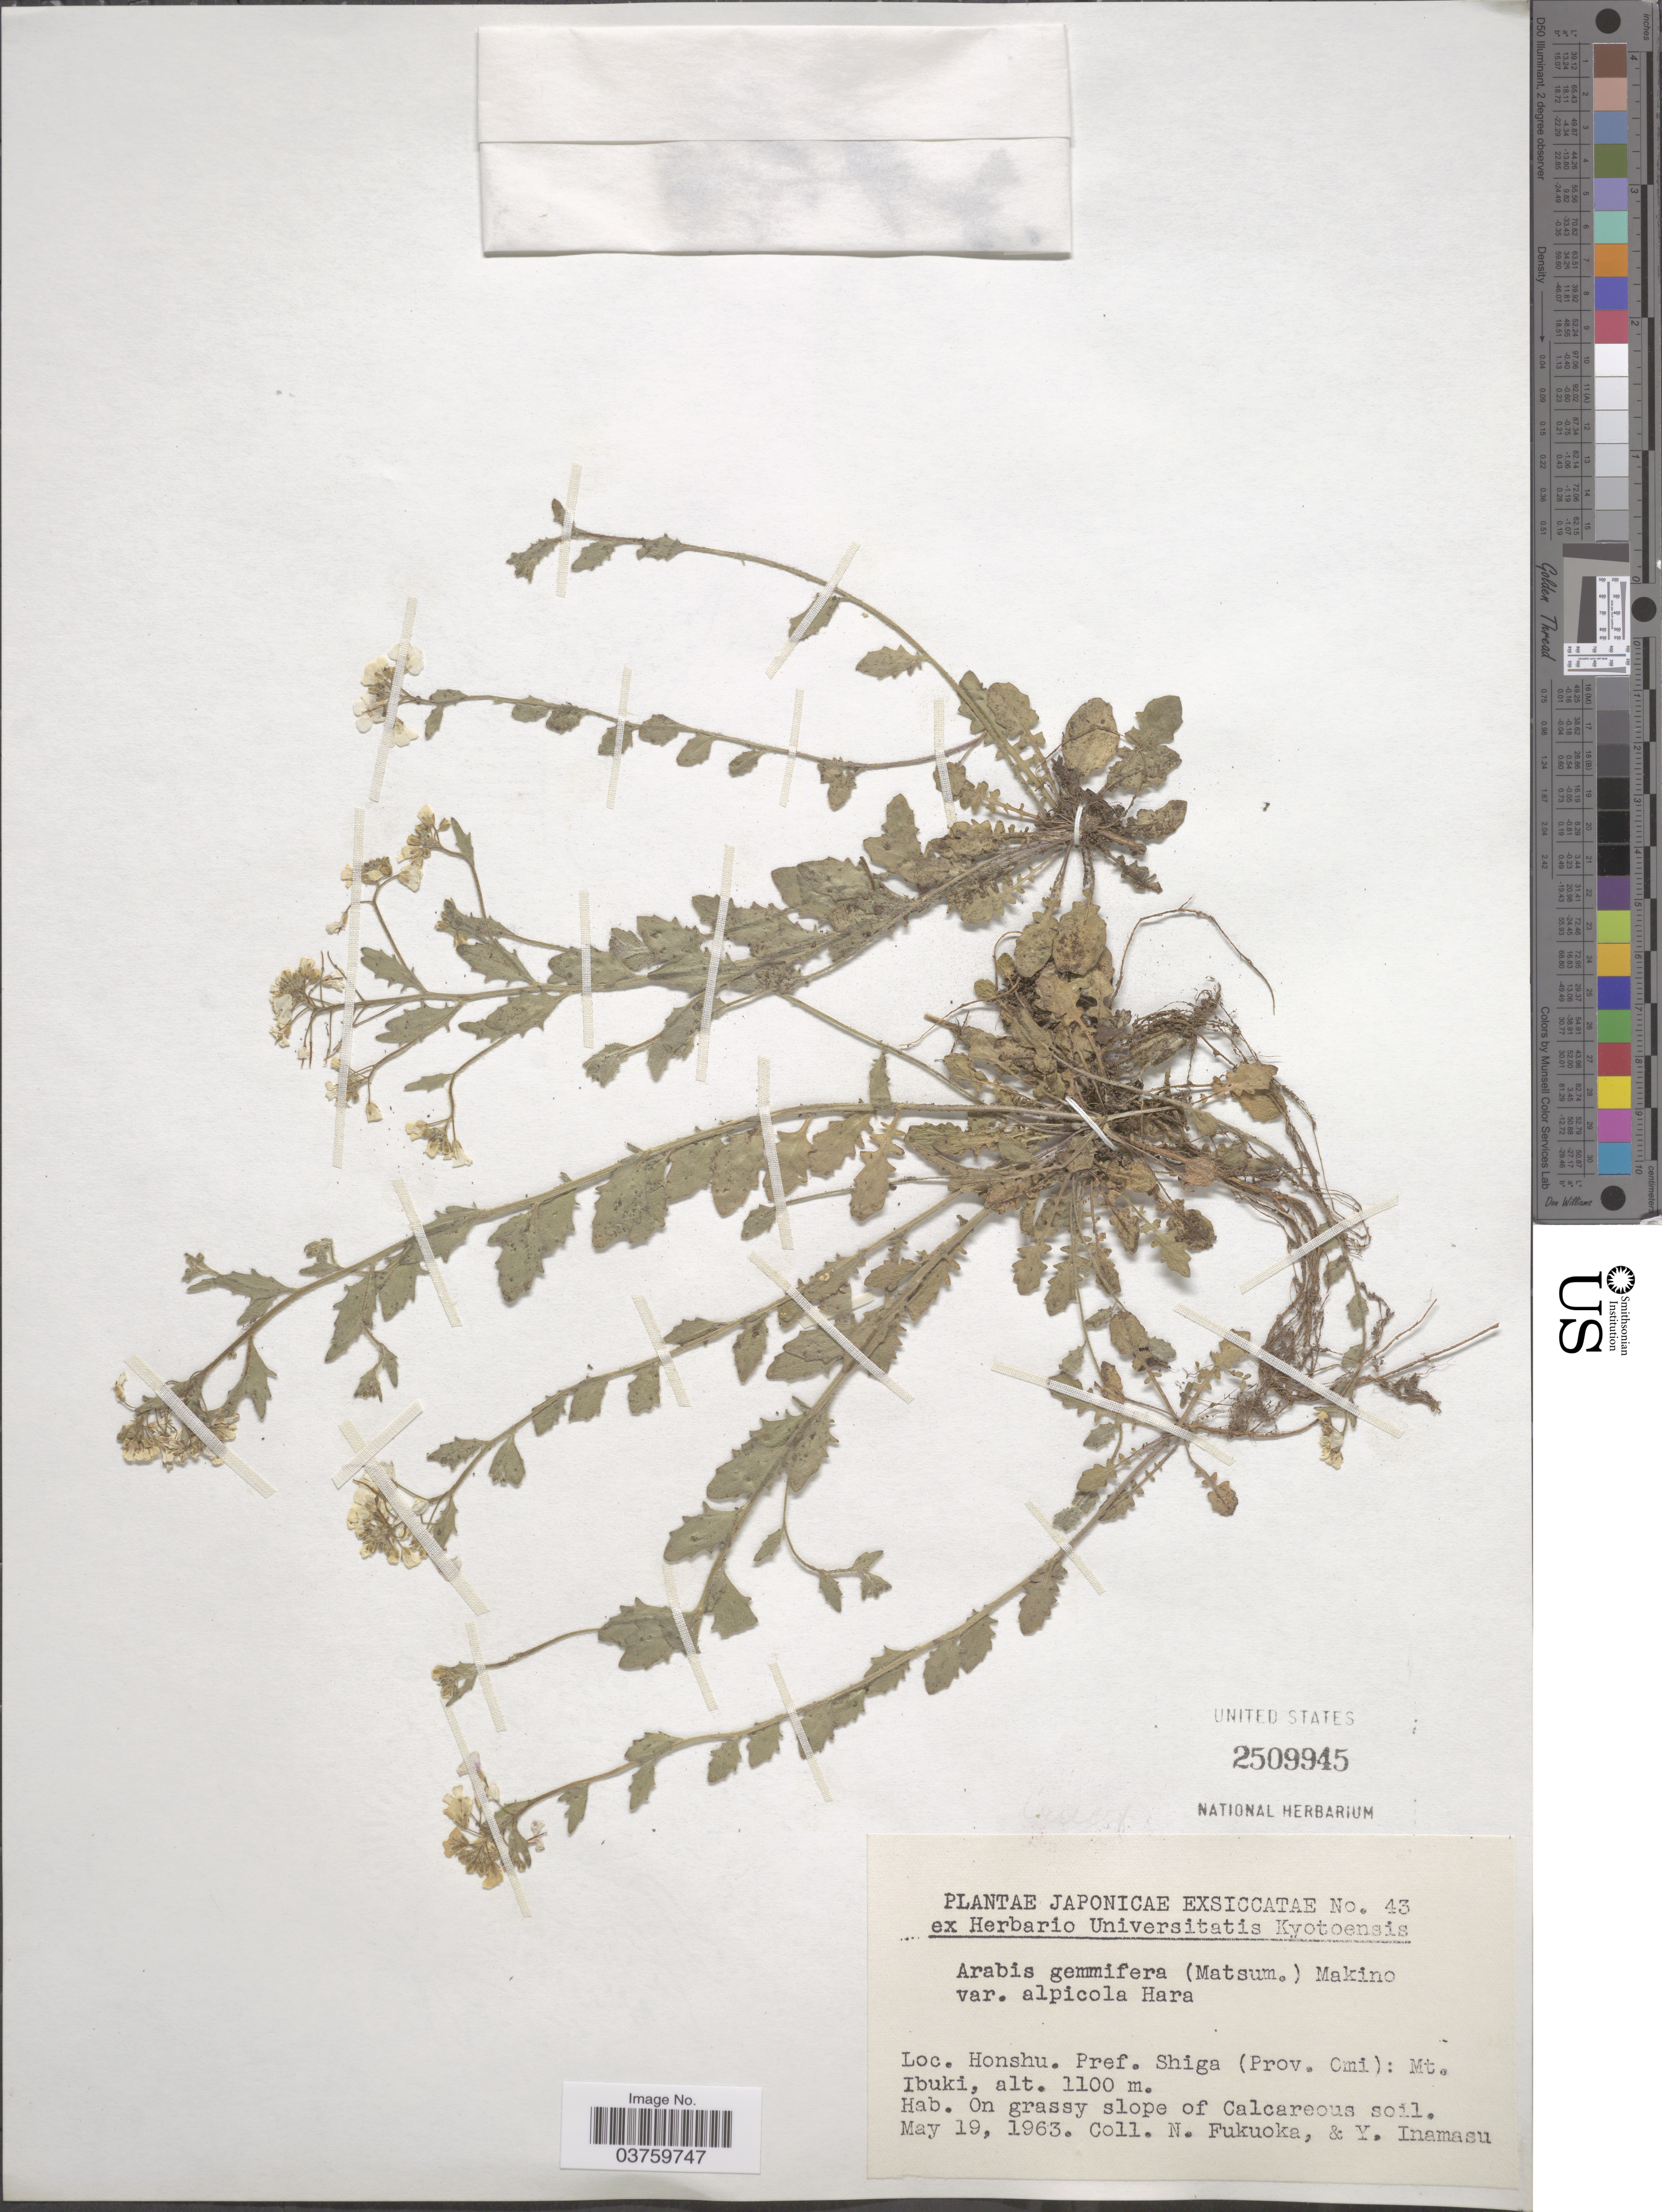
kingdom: Plantae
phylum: Tracheophyta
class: Magnoliopsida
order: Brassicales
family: Brassicaceae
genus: Arabis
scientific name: Arabis gemmifera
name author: (Matsum.) Makino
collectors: N. Fukuoka & Y. Inamasu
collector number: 43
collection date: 1963-05-19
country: Japan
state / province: Siga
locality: Honshu. Pref. Shiga (Prov. Cmi): Mt. Ibuki.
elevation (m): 1100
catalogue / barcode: US 2509945